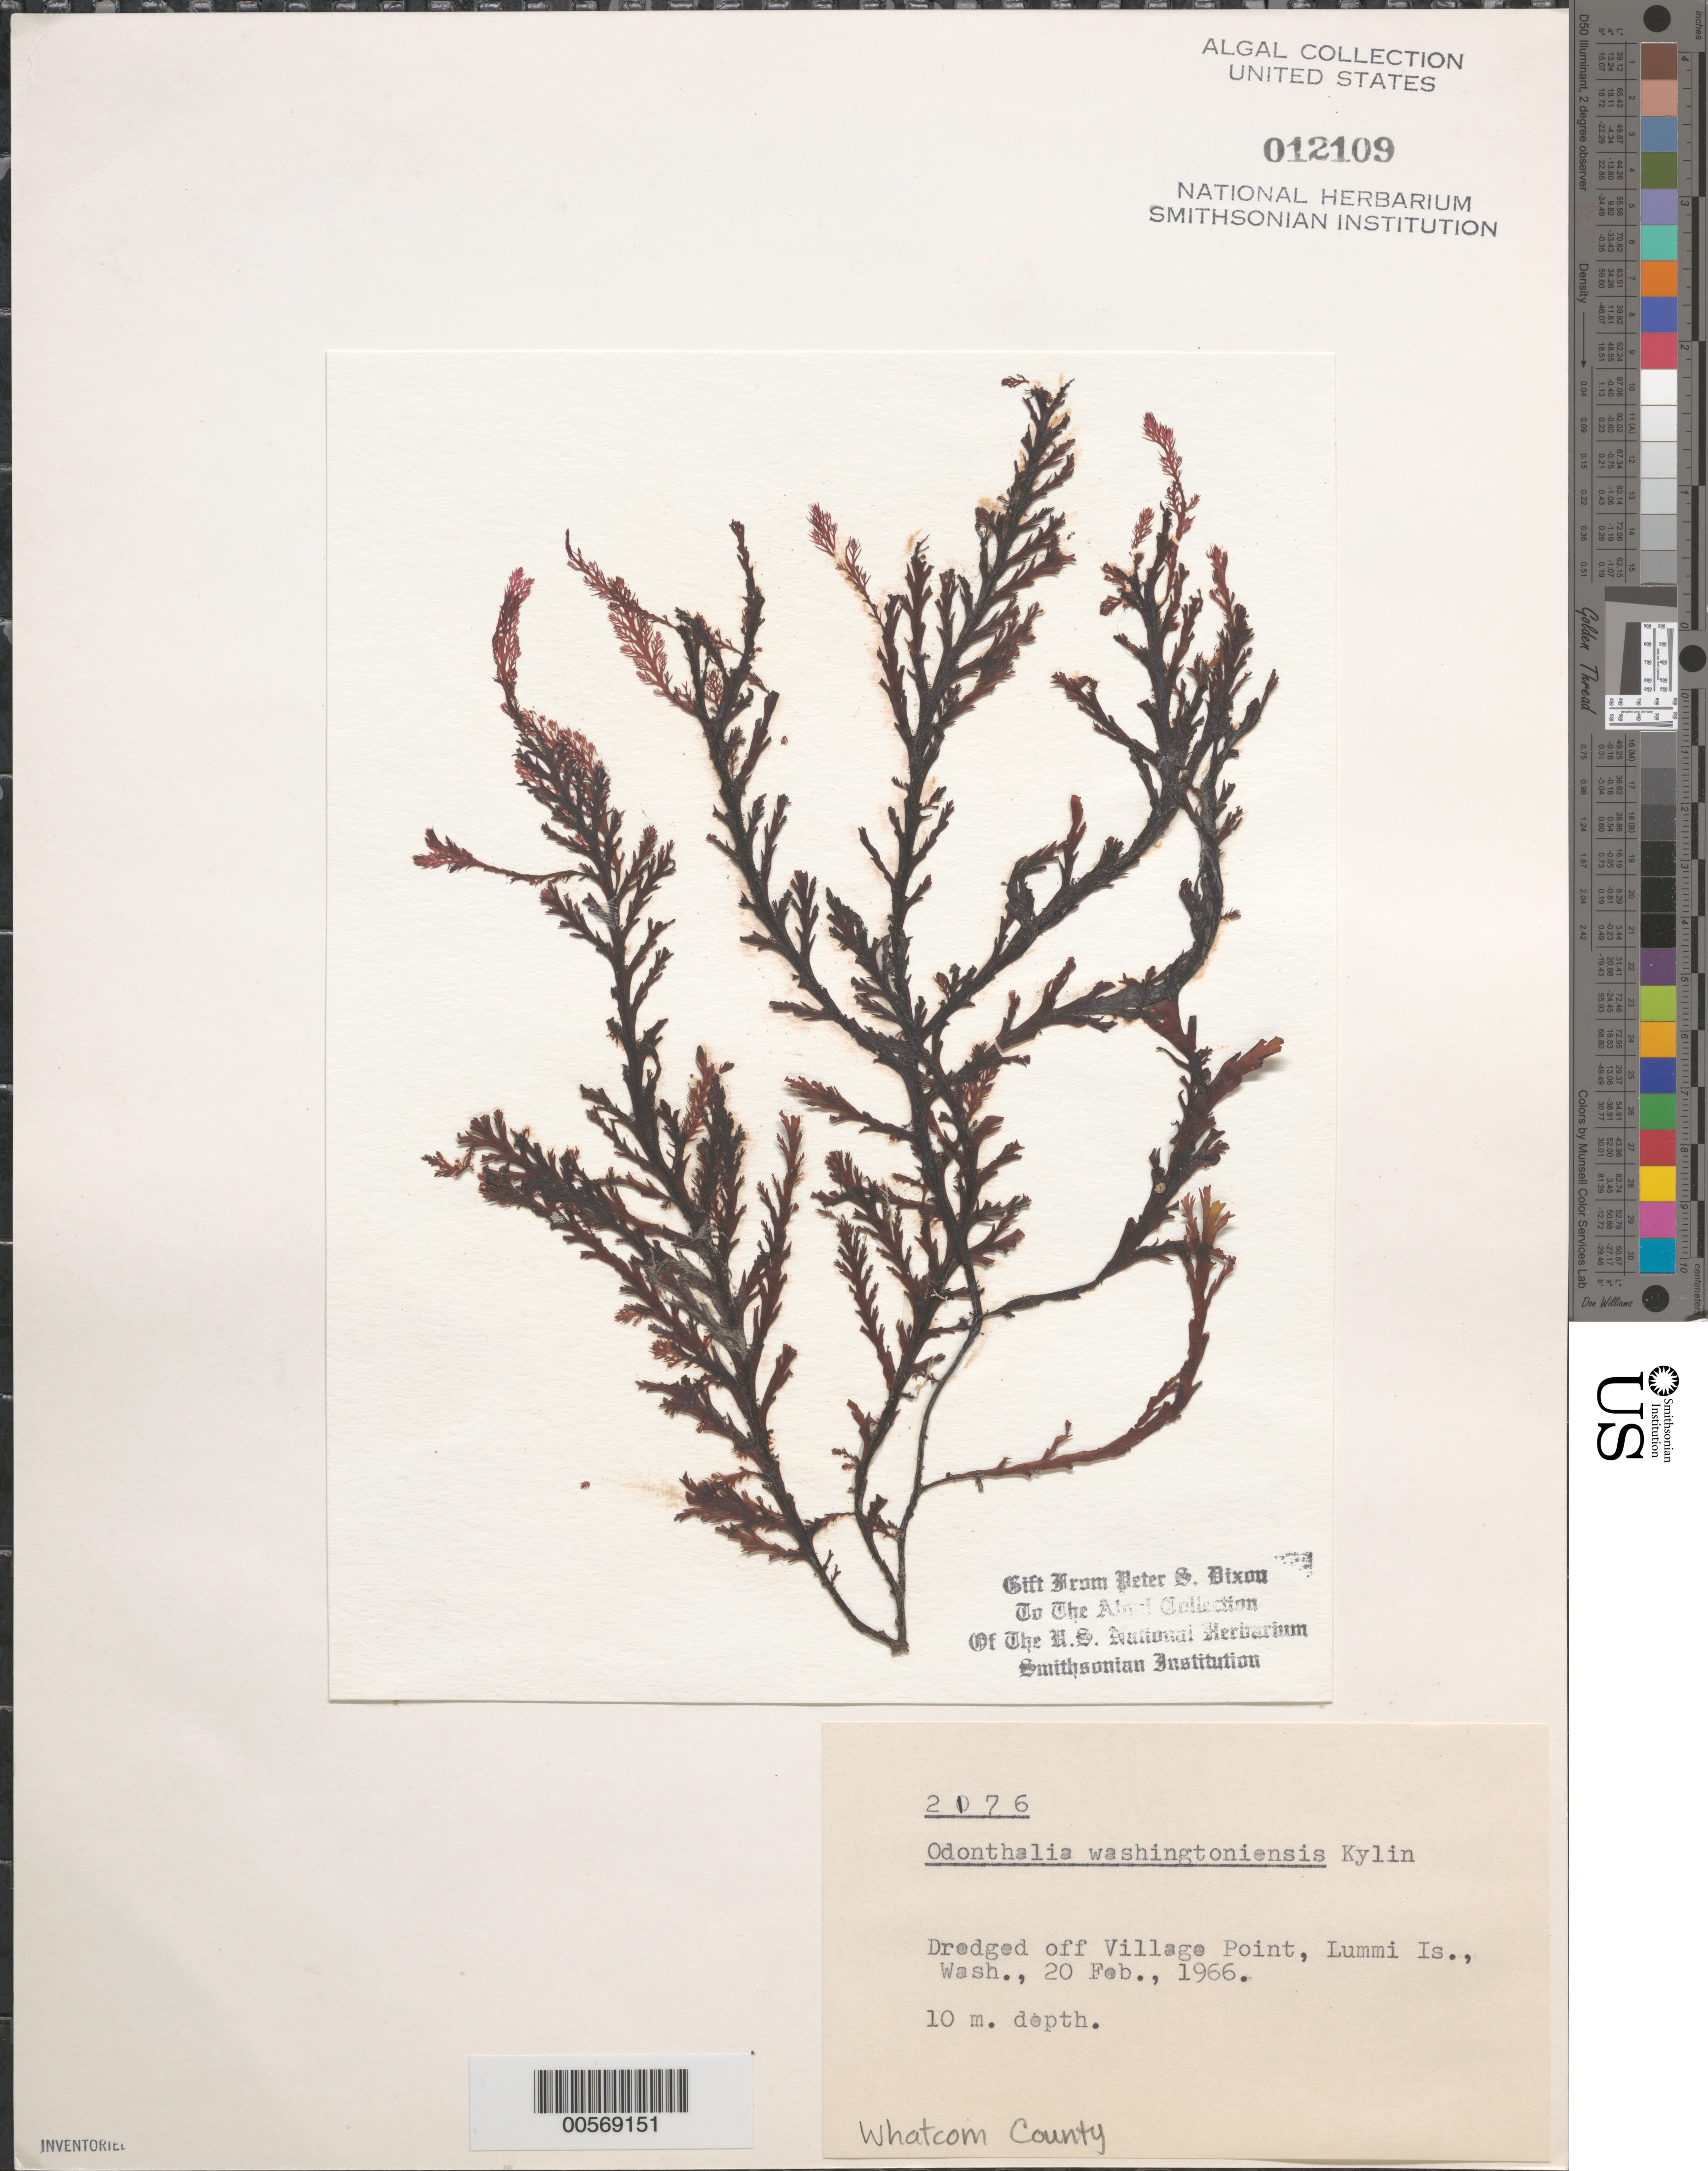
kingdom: Plantae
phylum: Rhodophyta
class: Florideophyceae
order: Ceramiales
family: Rhodomelaceae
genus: Odonthalia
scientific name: Odonthalia washingtoniensis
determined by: Dixon, P. S.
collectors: P. S. Dixon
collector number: PSD 2176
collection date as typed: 20 Feb 1966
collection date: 1966-02-20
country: United States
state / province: Washington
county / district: Whatcom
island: Lummi Island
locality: Off Village Point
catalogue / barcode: US 12109